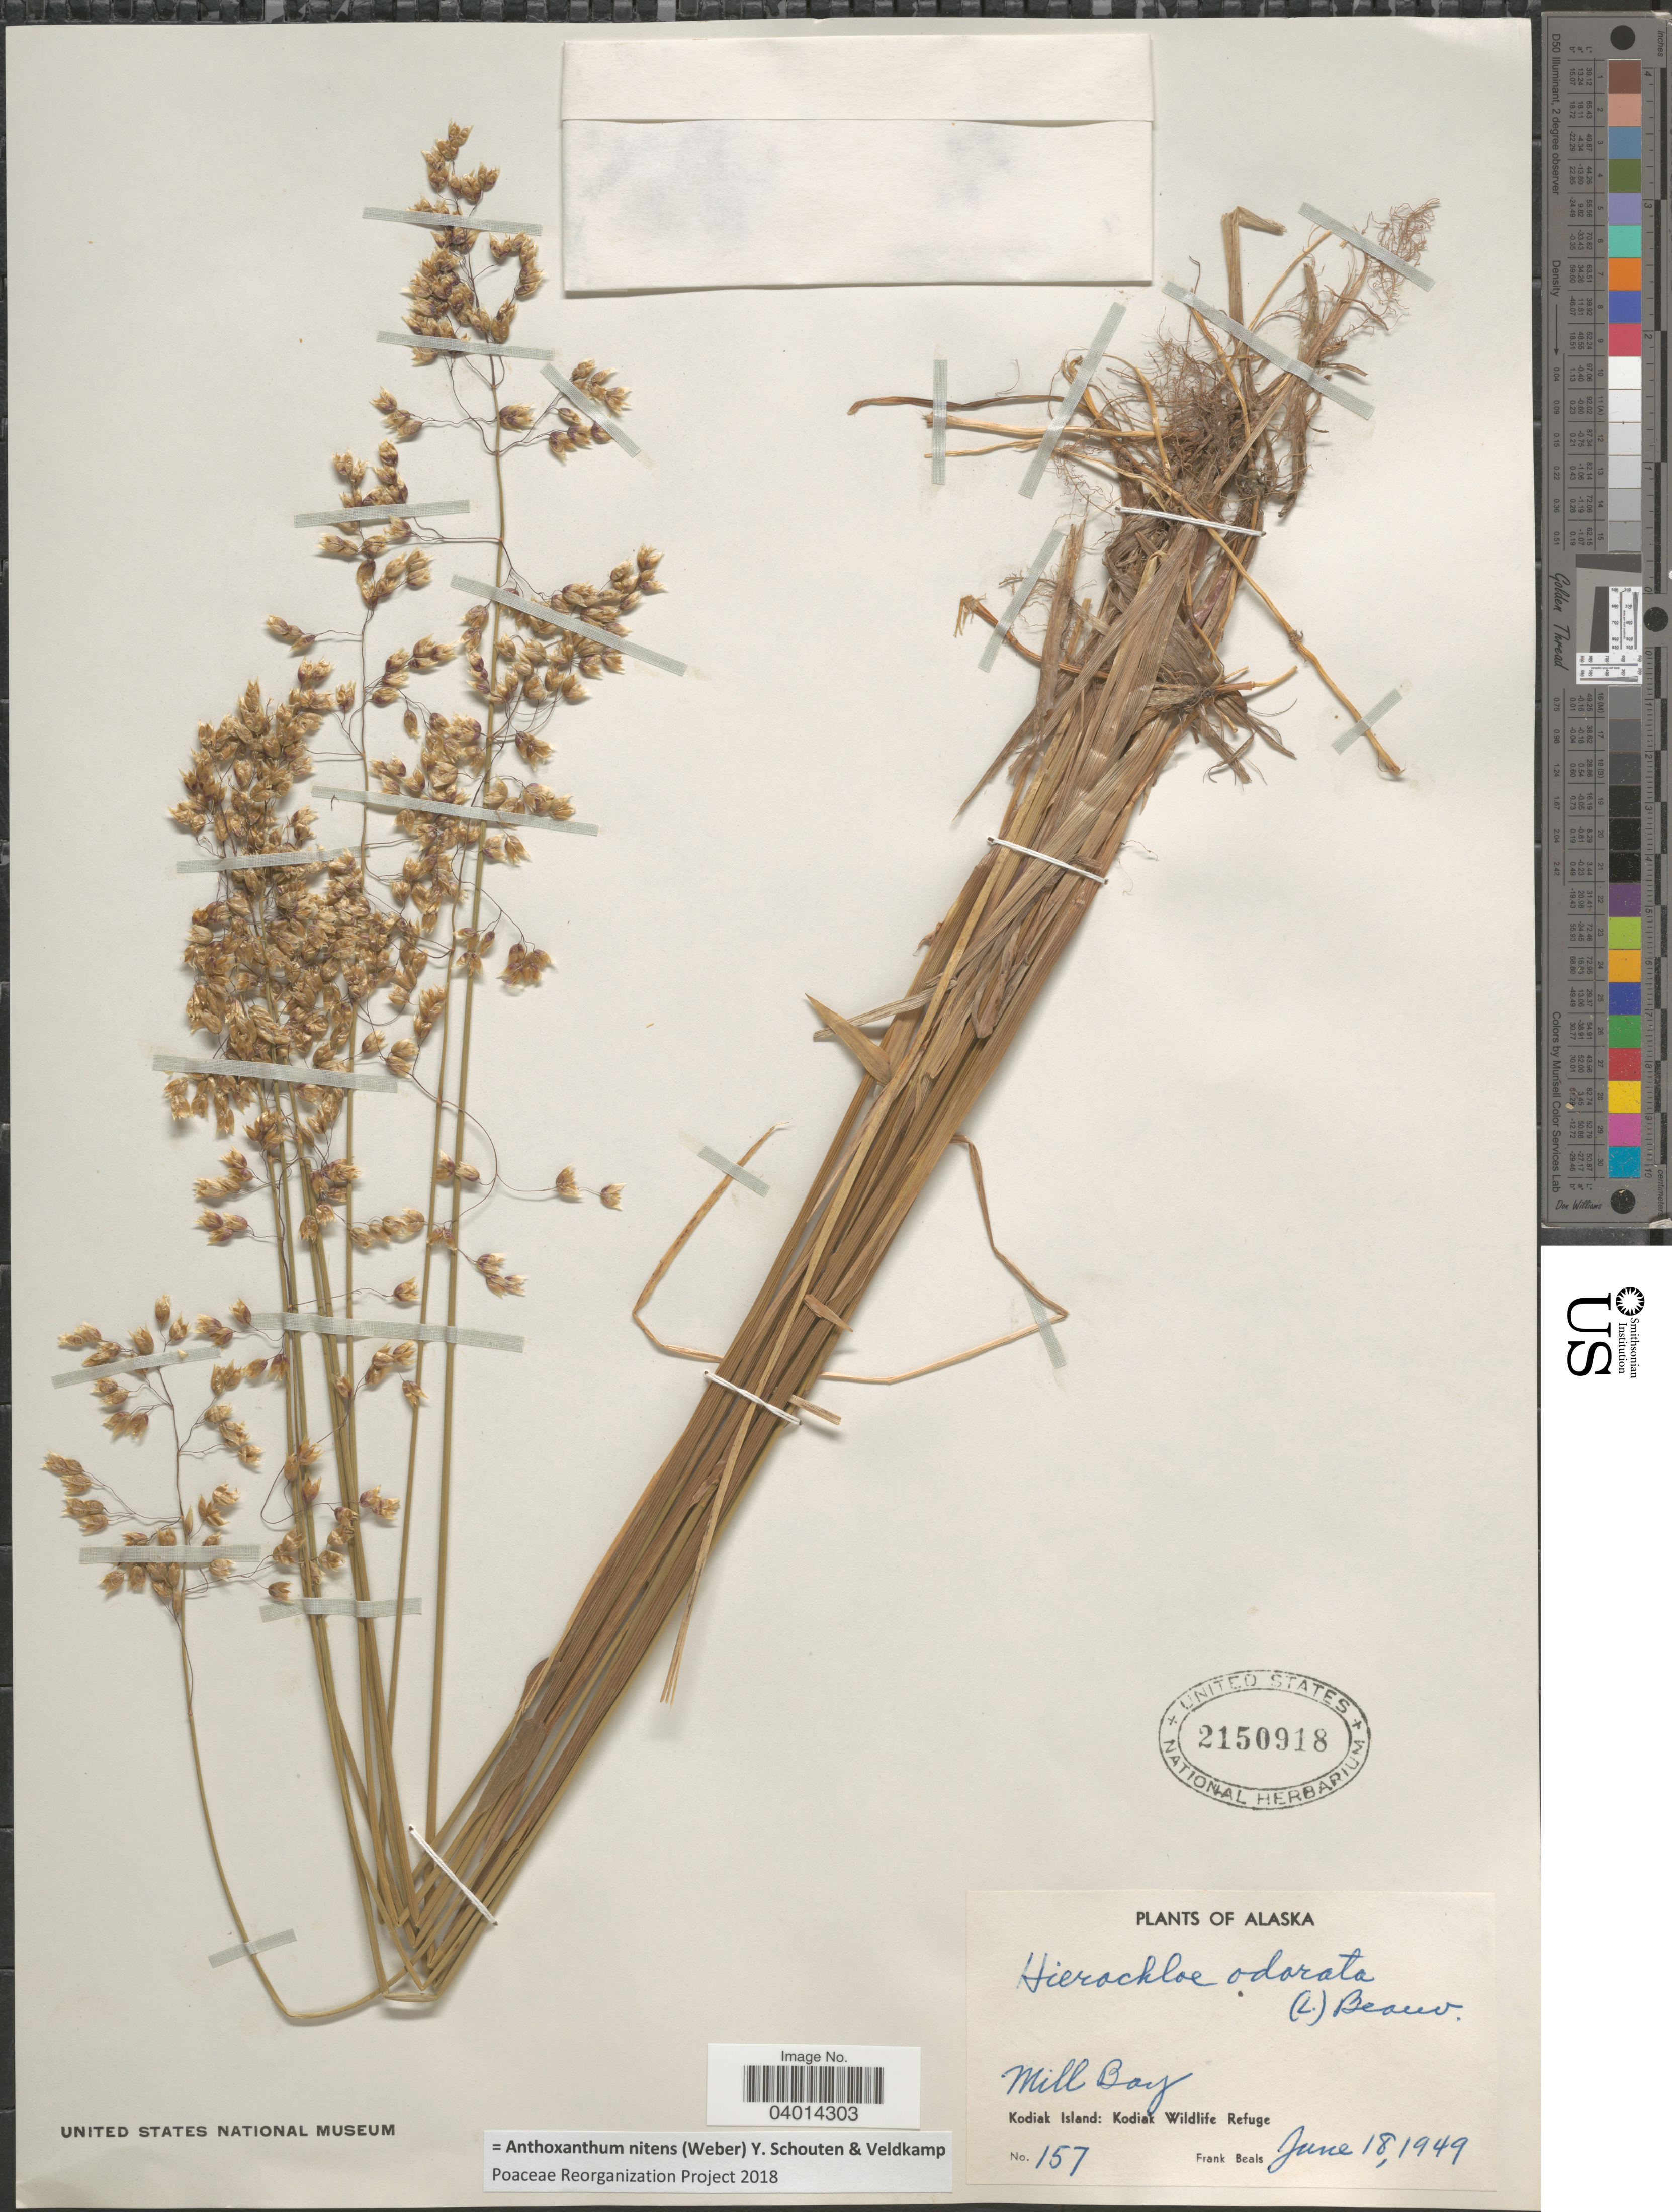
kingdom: Plantae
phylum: Tracheophyta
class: Liliopsida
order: Poales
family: Poaceae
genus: Anthoxanthum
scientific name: Anthoxanthum nitens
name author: (G.H. Weber) R.T.A. Schouten & Veldkamp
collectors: F. Beals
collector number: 157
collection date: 1949-06-18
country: United States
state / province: Alaska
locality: Mill Bay. Kodiak Island: Kodiak Wildlife Refuge.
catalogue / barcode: US 2150918